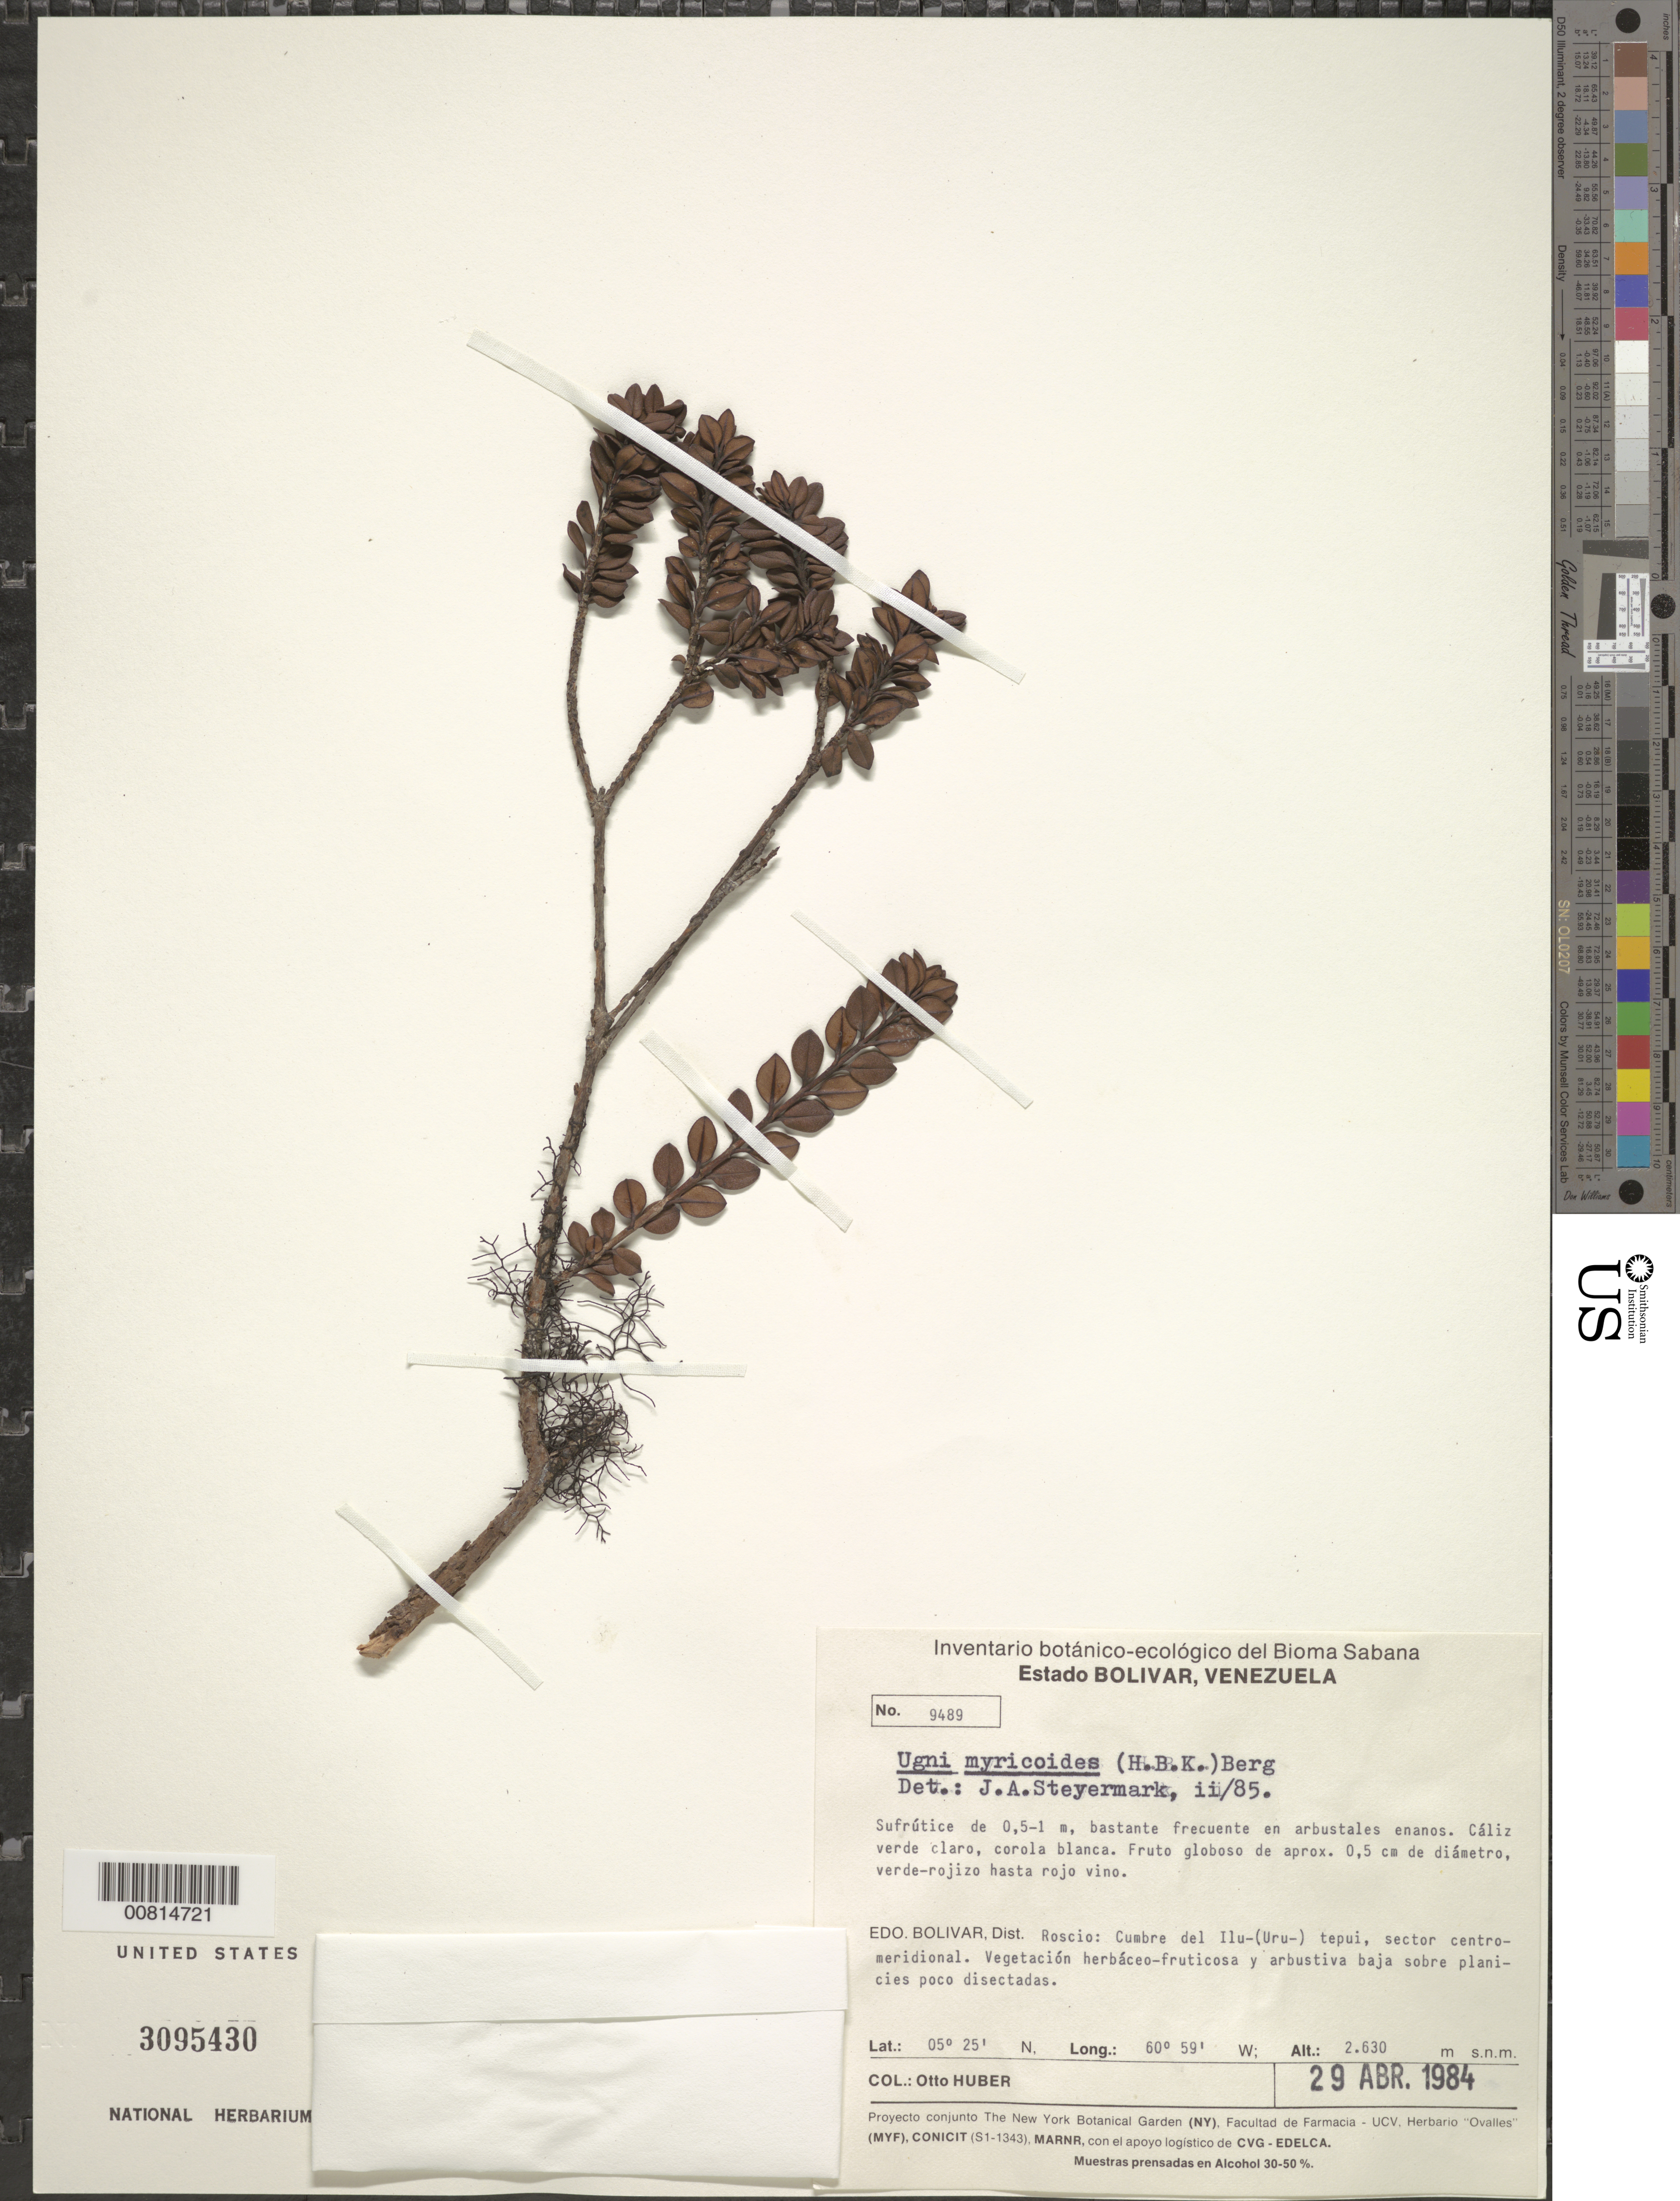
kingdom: Plantae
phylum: Tracheophyta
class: Magnoliopsida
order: Myrtales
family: Myrtaceae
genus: Ugni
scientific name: Ugni myricoides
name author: (Kunth) O. Berg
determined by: Steyermark, Julian A., (VEN)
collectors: O. Huber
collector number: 9489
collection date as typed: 29-Apr-84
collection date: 1984-04-29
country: Venezuela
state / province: Bolívar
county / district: Roscio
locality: Ilu-(Uru)-tepuí, cumbre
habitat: Vegetación herbáceo-fruticosa y arbustiva baja sobre planicies poco disectadas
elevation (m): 2630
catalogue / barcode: US 3095430